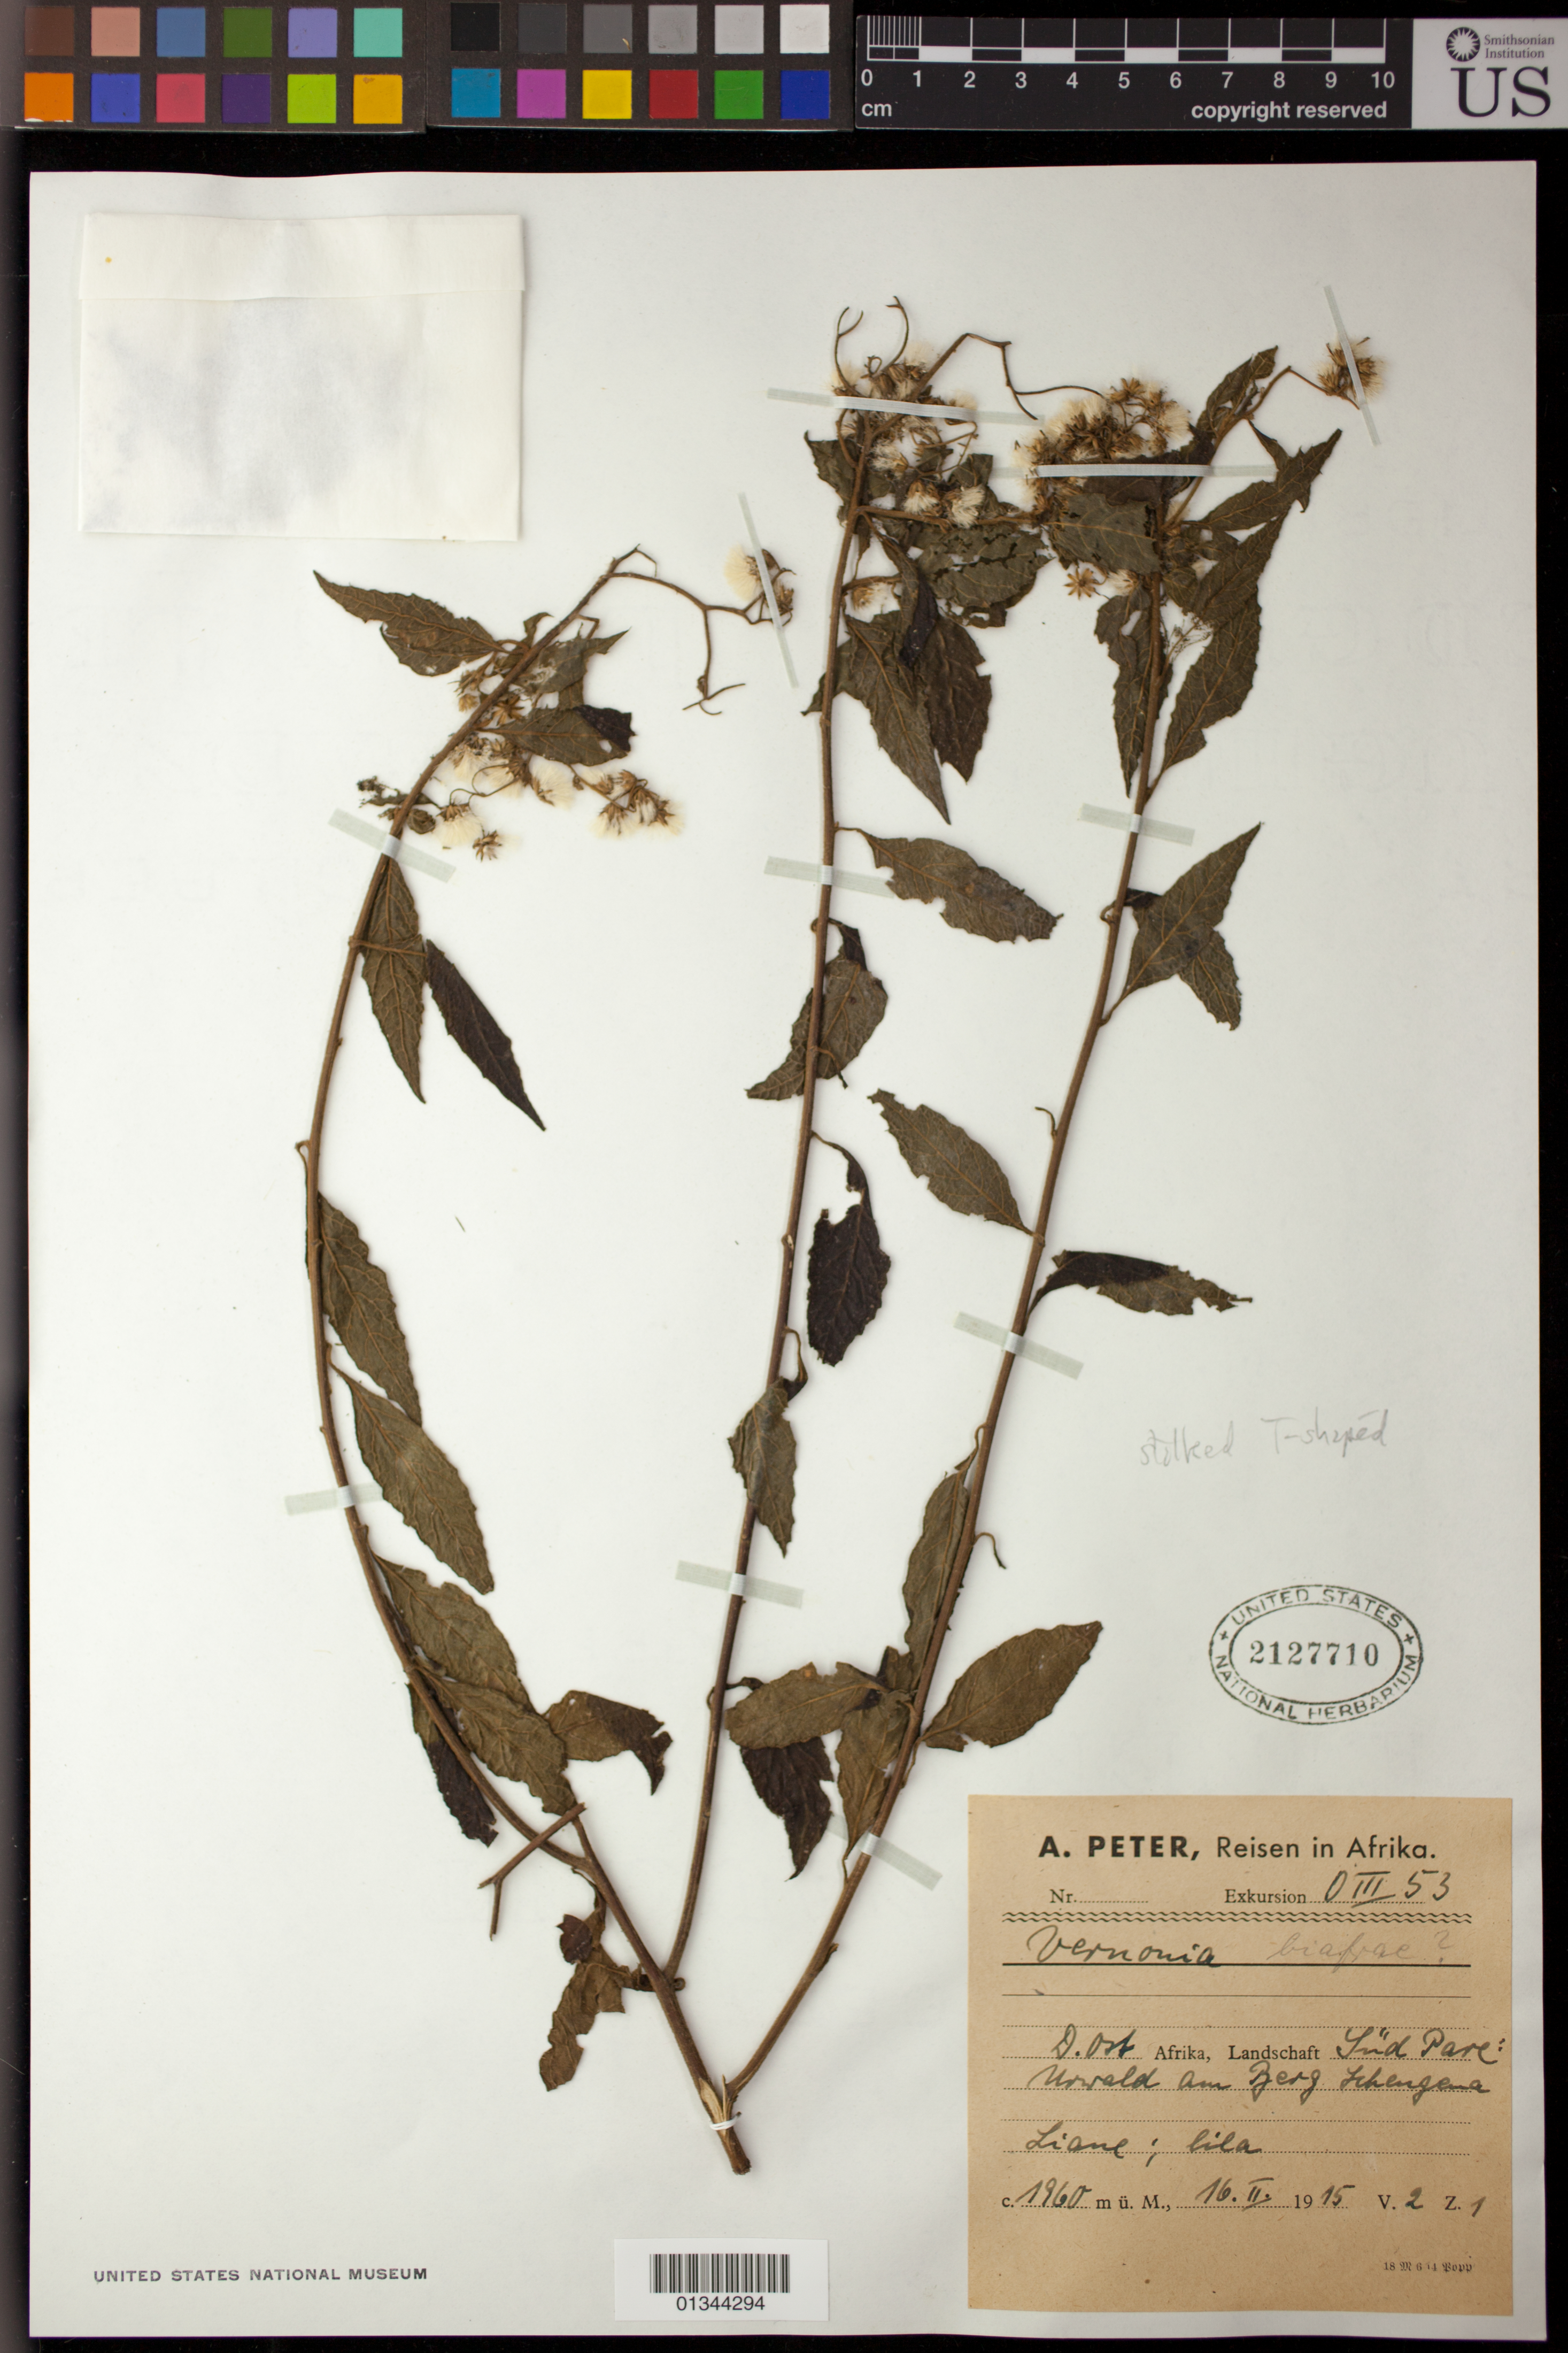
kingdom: Plantae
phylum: Tracheophyta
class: Magnoliopsida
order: Asterales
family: Asteraceae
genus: Vernonia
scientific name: Vernonia sp.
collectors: A. Peter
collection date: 1915-02-16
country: Tanzania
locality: Ost Afrika, Landschaft Süd Pare, Urwald am Berg Schengena.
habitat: Jungle.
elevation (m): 1960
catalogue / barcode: US 2127710